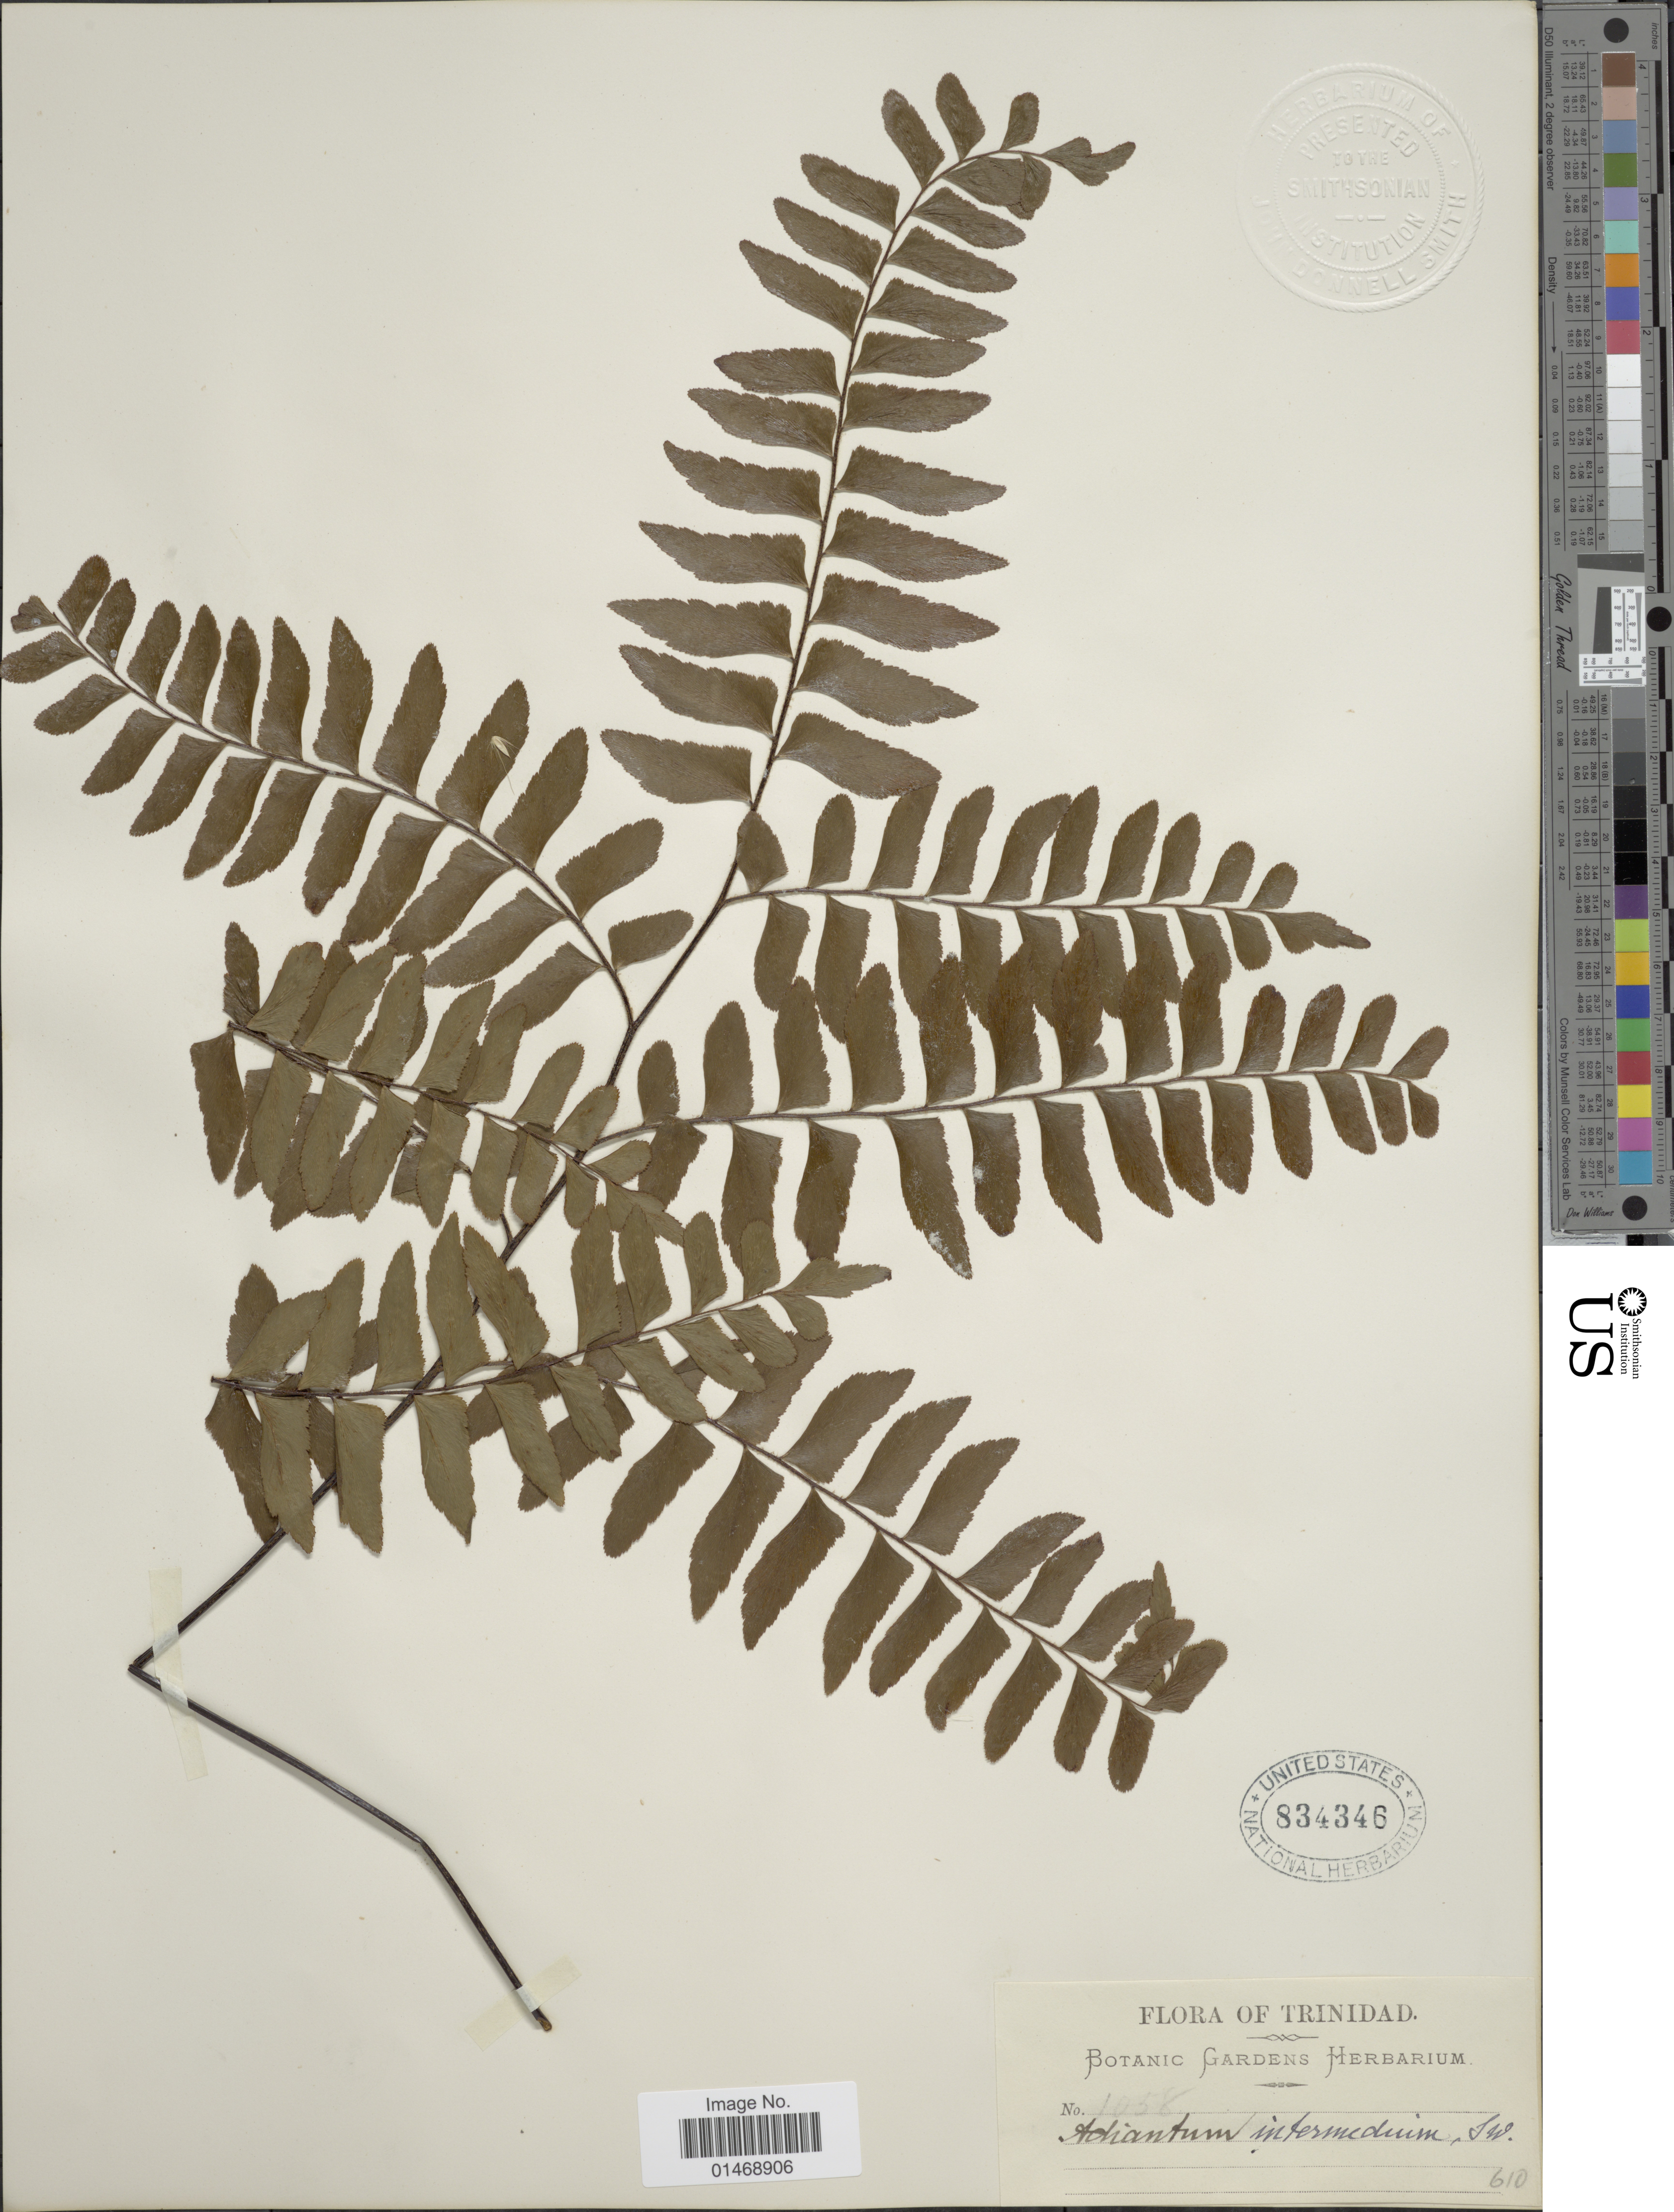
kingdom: Plantae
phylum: Tracheophyta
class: Polypodiopsida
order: Polypodiales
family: Pteridaceae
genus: Adiantum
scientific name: Adiantum latifolium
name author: Lam.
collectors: Botanic Gardens Herbarium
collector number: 1058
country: Trinidad and Tobago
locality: Trinidad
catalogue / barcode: US 834346